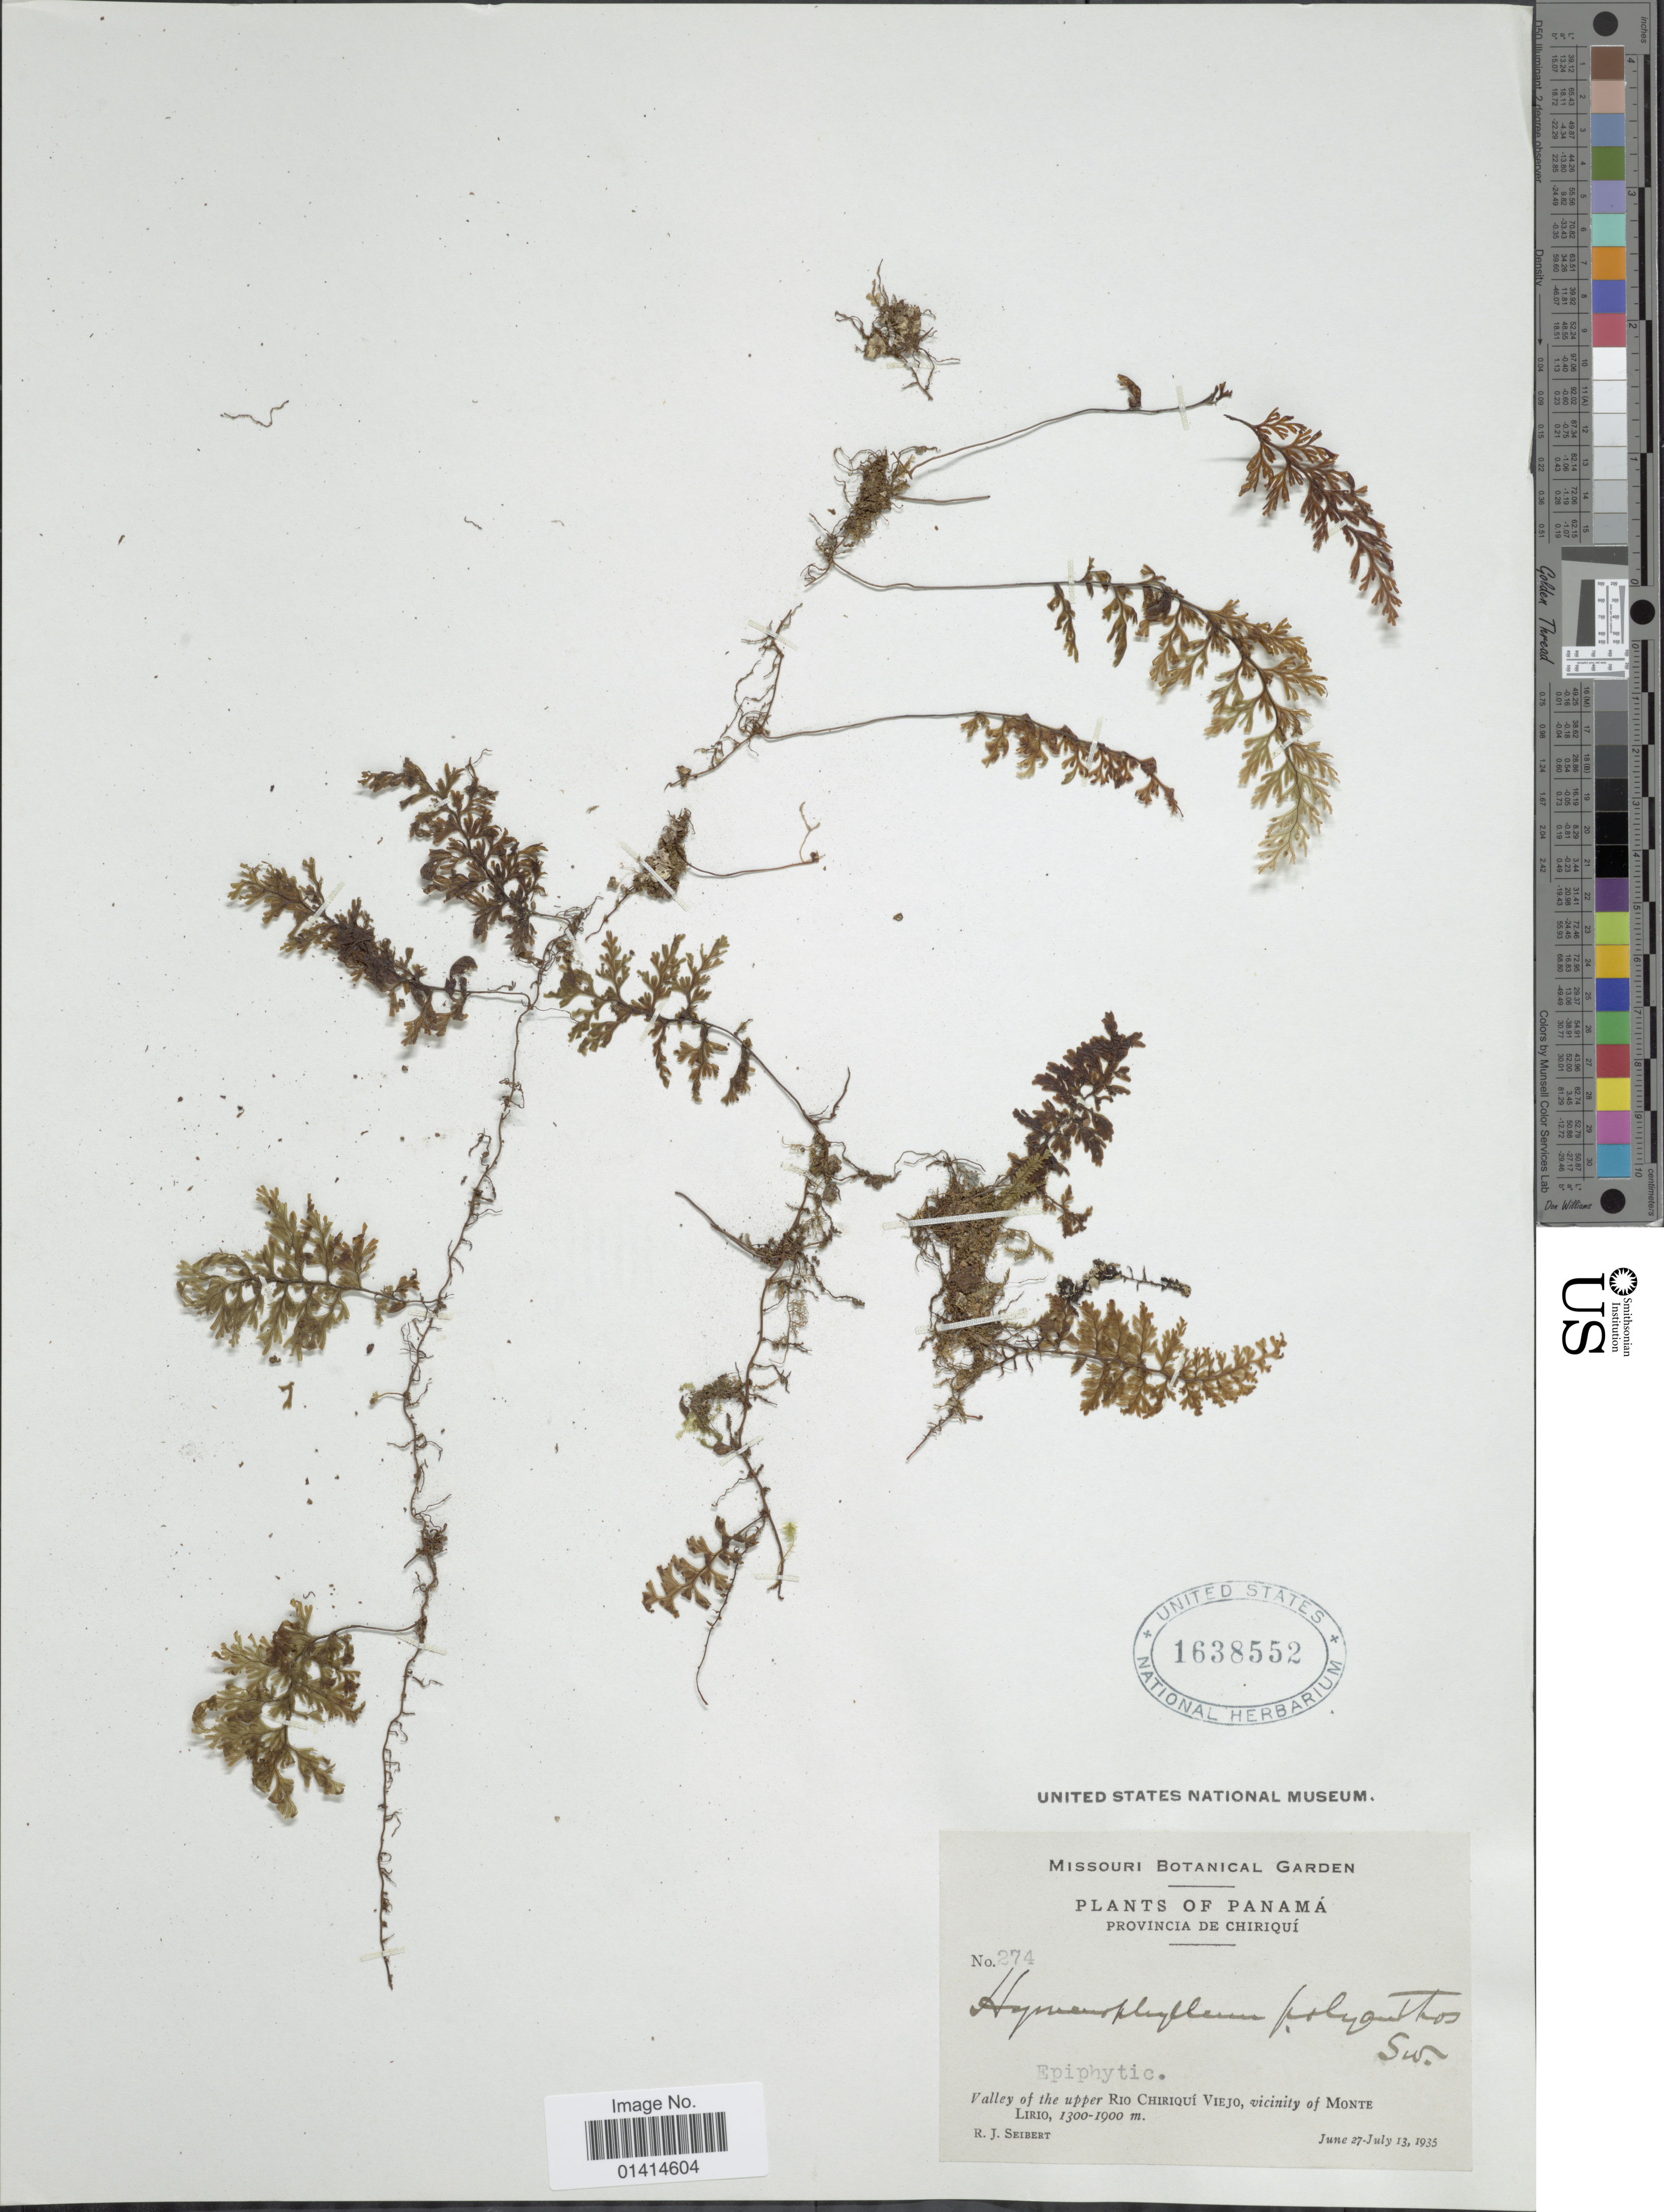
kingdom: Plantae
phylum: Tracheophyta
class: Polypodiopsida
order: Hymenophyllales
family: Hymenophyllaceae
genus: Hymenophyllum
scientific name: Hymenophyllum polyanthos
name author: (Sw.) Sw.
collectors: R. J. Seibert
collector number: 274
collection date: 1935-06-27/1935-07-13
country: Panama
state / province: Chiriqui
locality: Valley of the upper Rio Chiriqui Viejo, vicinity of Monte Lirio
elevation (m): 1300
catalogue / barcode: US 1638552